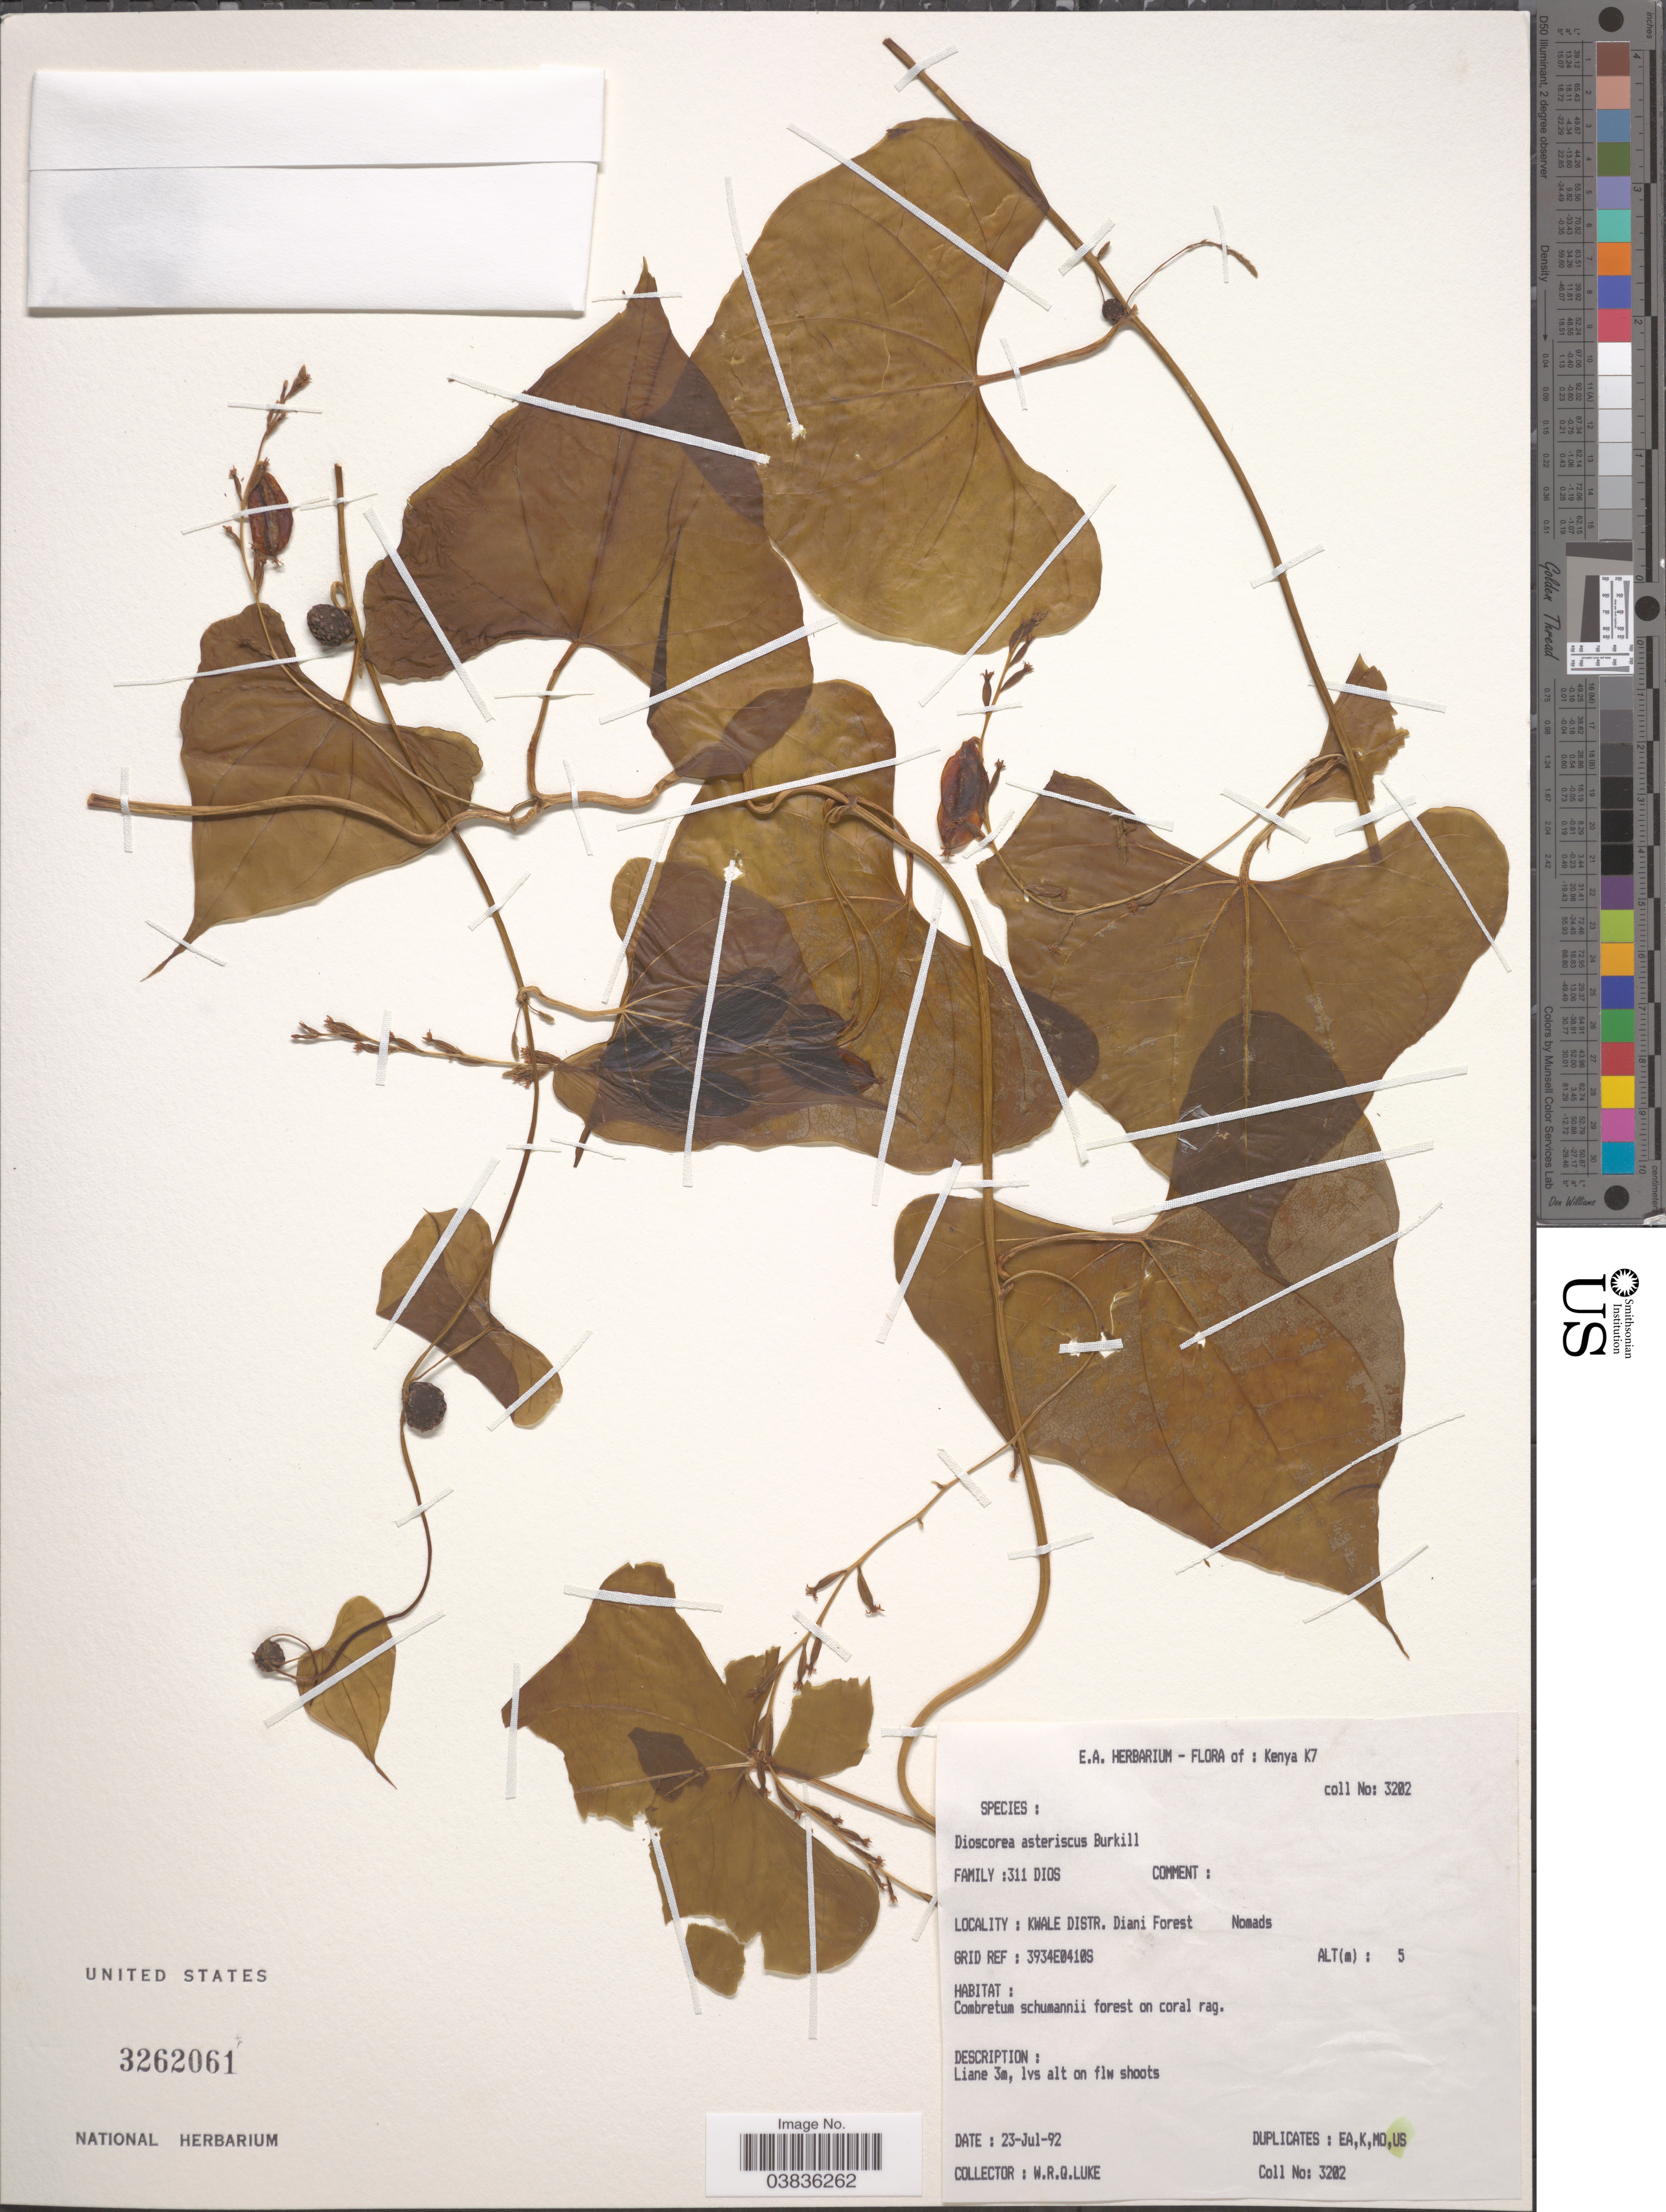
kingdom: Plantae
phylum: Tracheophyta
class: Liliopsida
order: Dioscoreales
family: Dioscoreaceae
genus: Dioscorea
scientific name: Dioscorea asteriscus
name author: Baker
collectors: Q. Luke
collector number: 3202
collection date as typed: Transcribed d/m/y: 23/7/92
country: Kenya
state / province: Kwale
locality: Kenya K7. Kwale Distr. Diani Forest. Nomads.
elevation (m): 5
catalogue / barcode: US 3262061